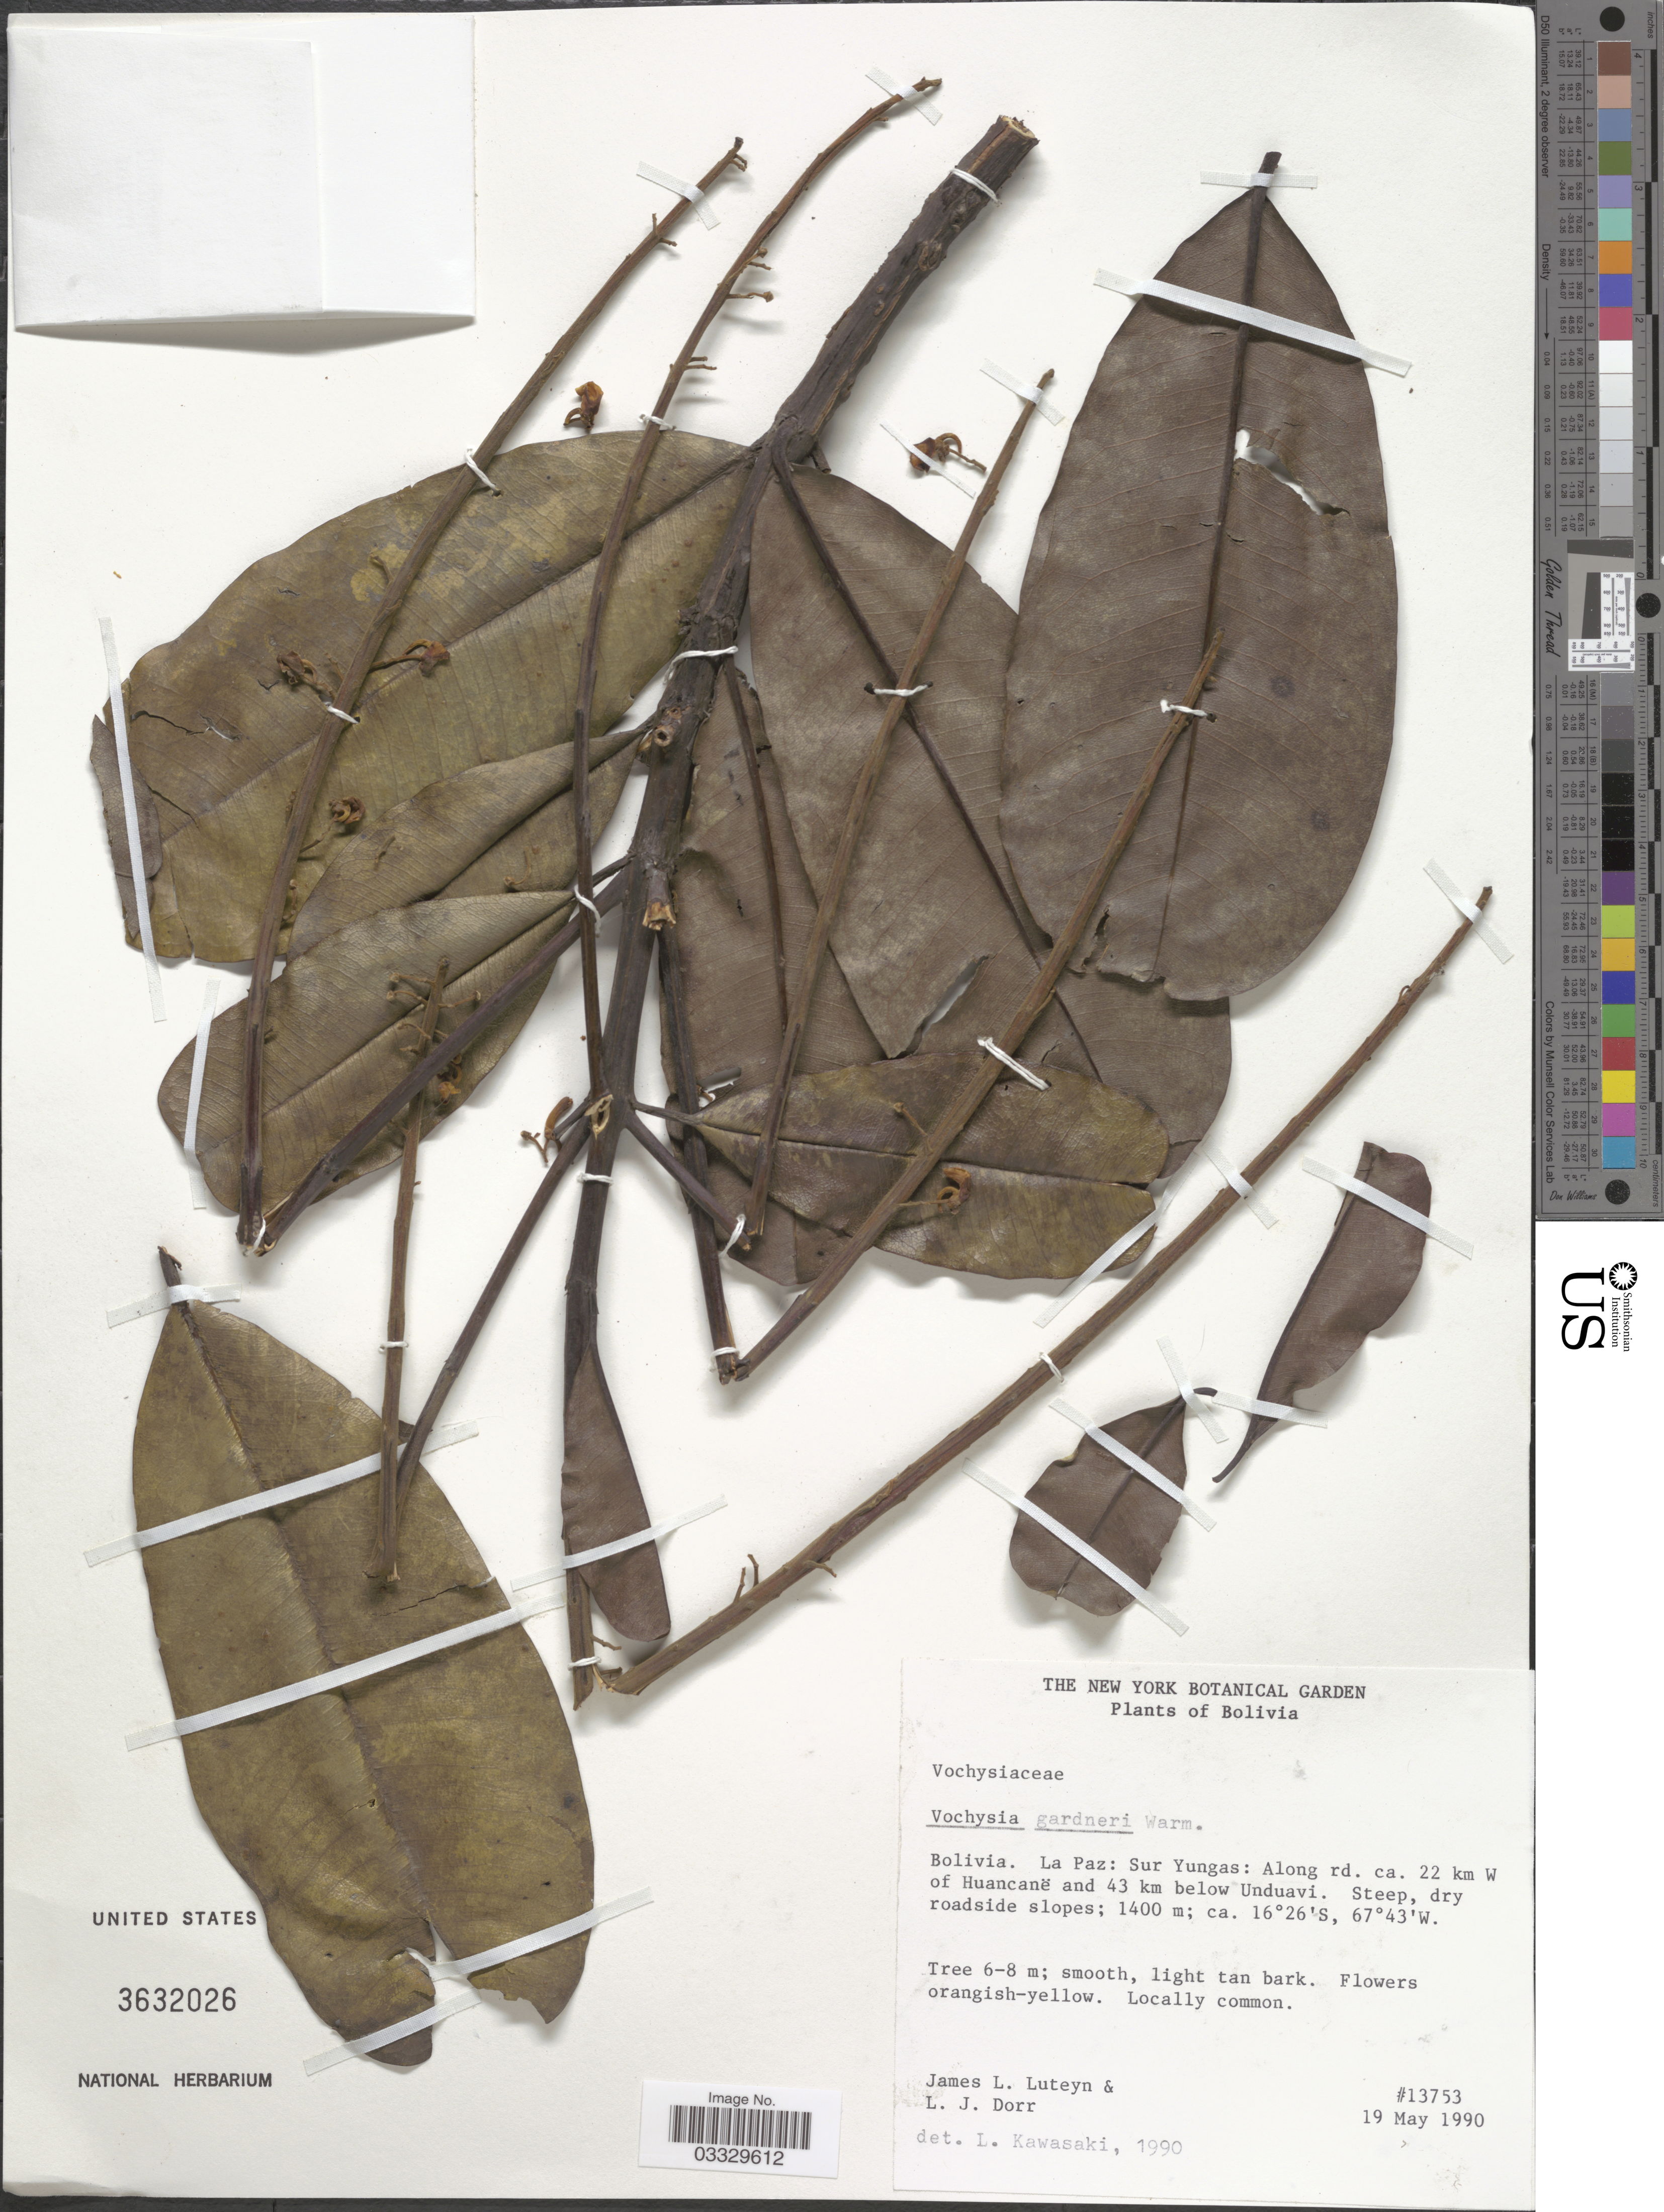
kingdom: Plantae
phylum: Tracheophyta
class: Magnoliopsida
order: Myrtales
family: Vochysiaceae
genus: Vochysia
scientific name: Vochysia gardneri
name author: Warm.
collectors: J. L. Luteyn & L. J. Dorr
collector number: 13753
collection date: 1990-05-19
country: Bolivia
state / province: La Paz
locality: Sur Yungas: Along rd. ca. 22 km W of Huancanë and 43 km below Unduavi.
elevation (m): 1400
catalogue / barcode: US 3632026